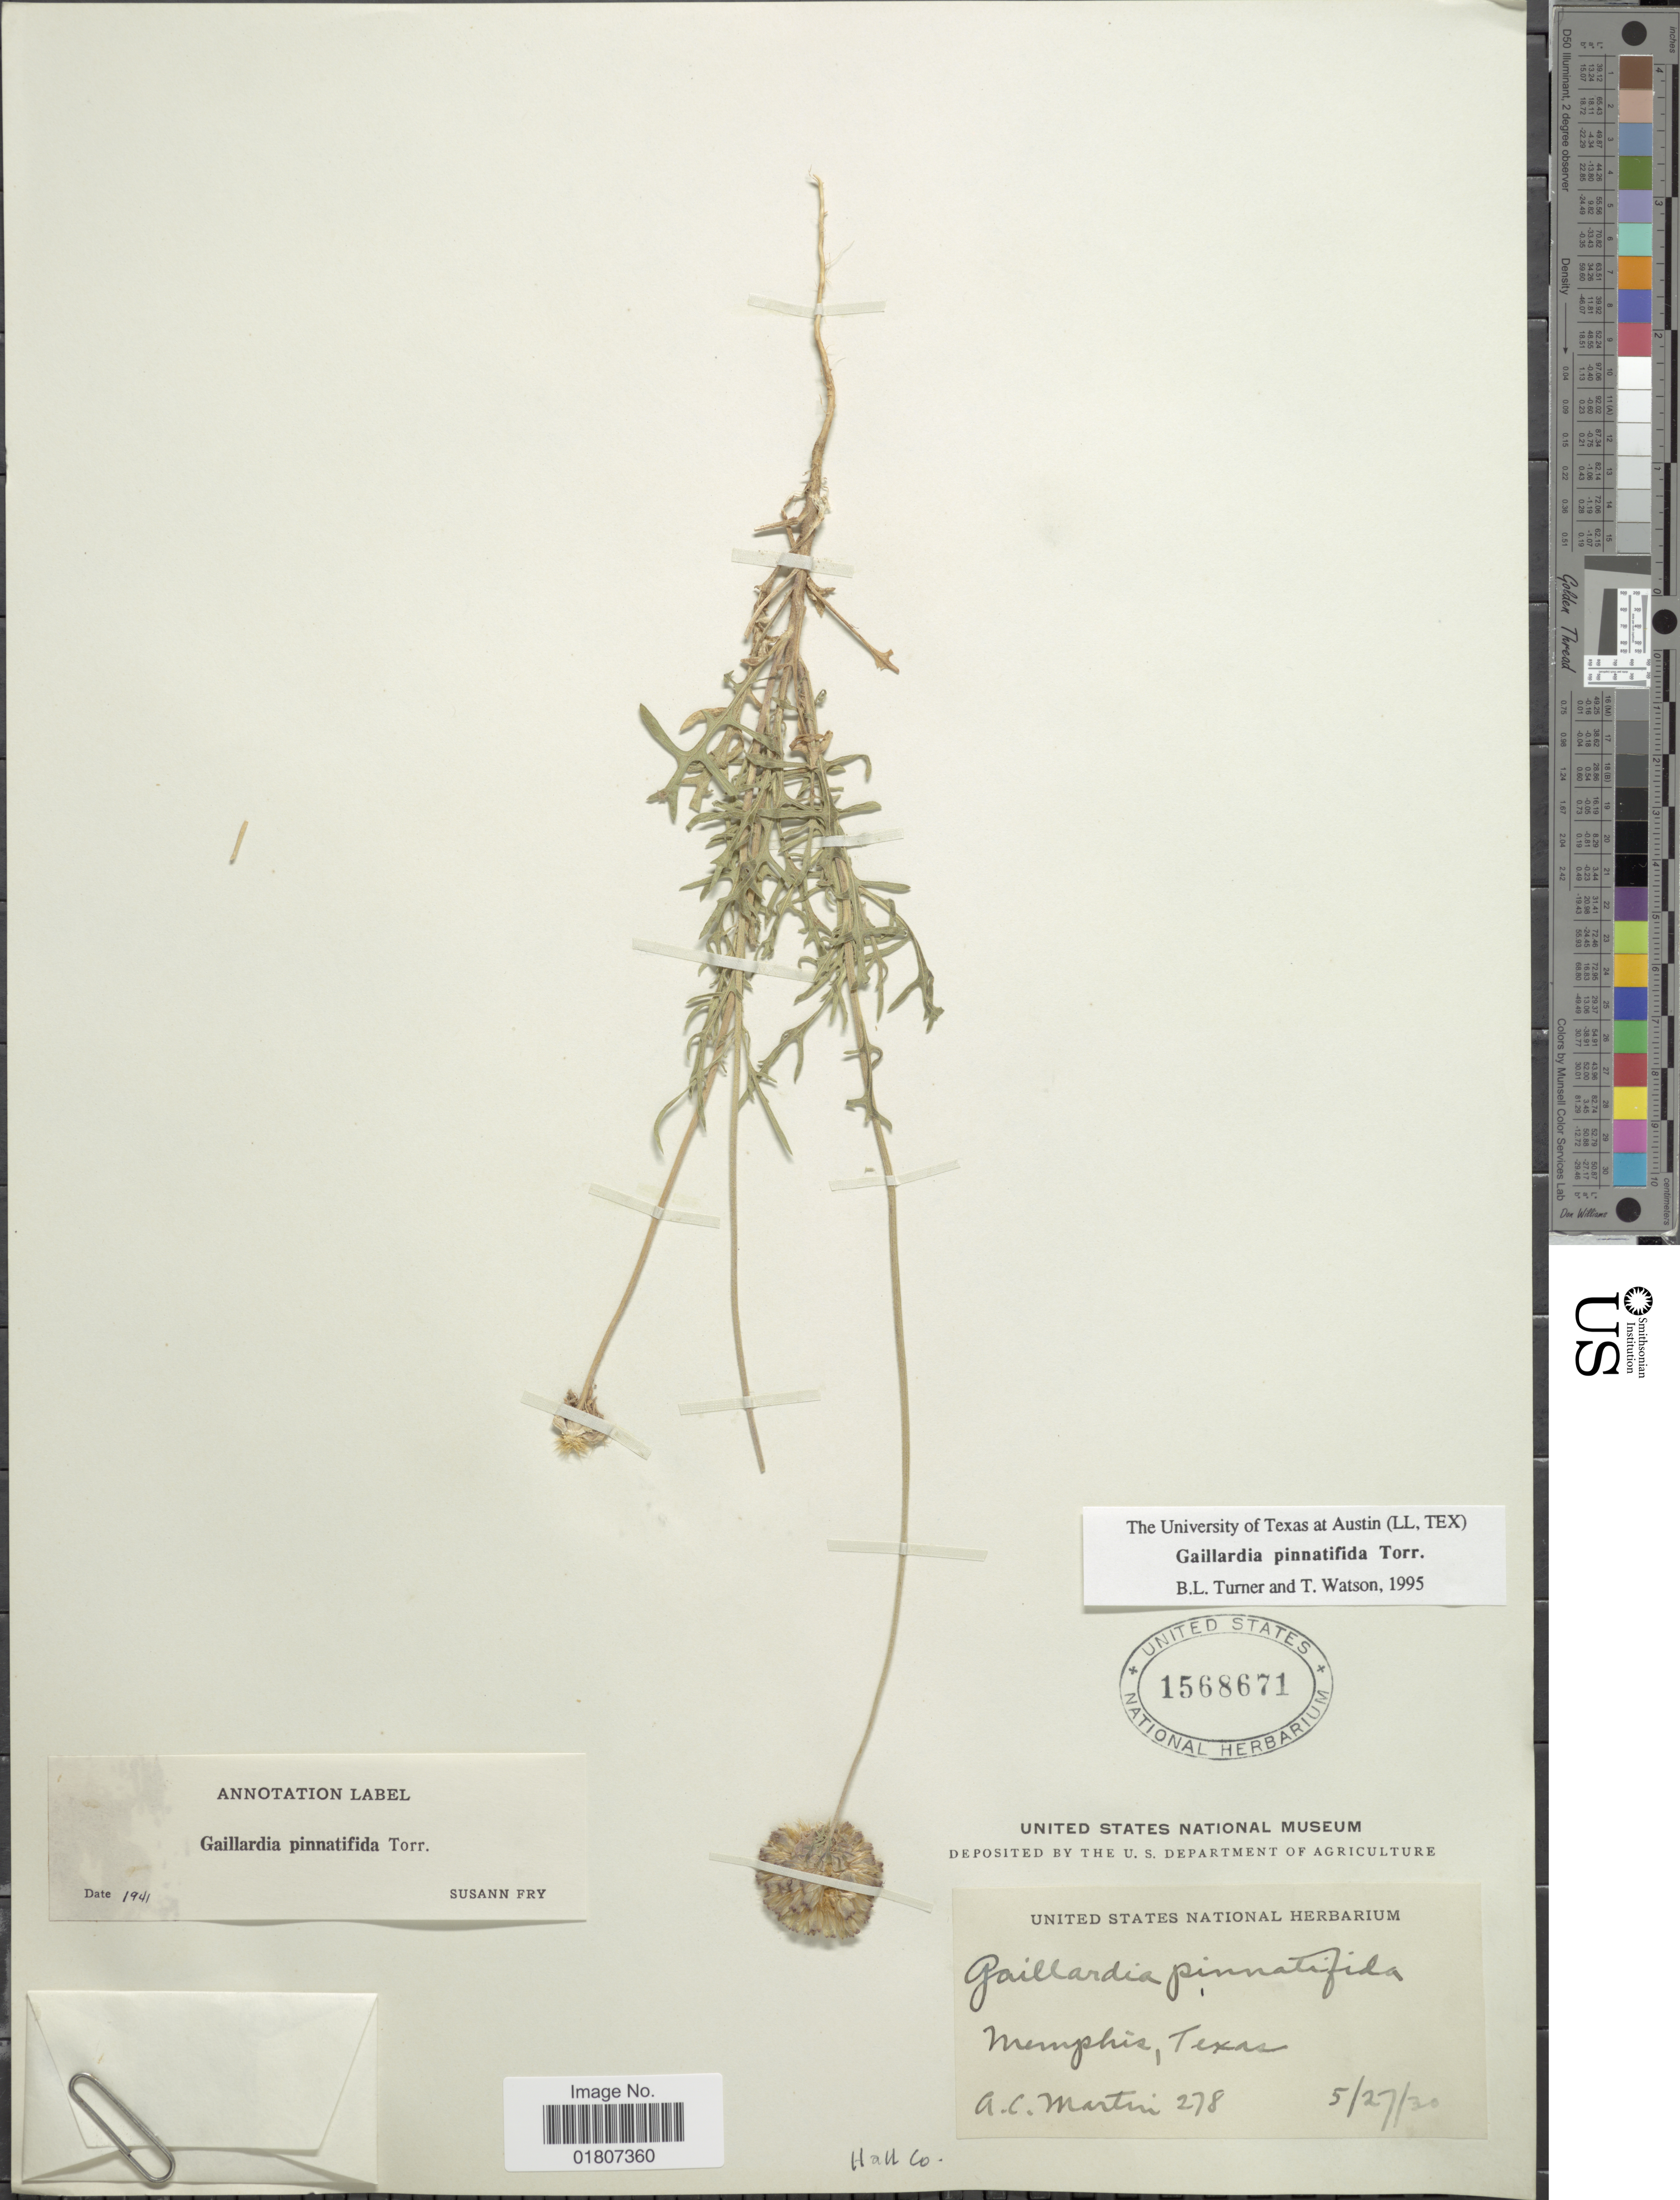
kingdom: Plantae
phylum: Tracheophyta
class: Magnoliopsida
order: Asterales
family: Asteraceae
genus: Gaillardia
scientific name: Gaillardia pinnatifida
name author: Torr.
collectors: A. C. Martin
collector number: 278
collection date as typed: Transcribed d/m/y: 27/5/30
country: United States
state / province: Texas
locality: Memphis. Hall Co.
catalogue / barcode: US 1568671